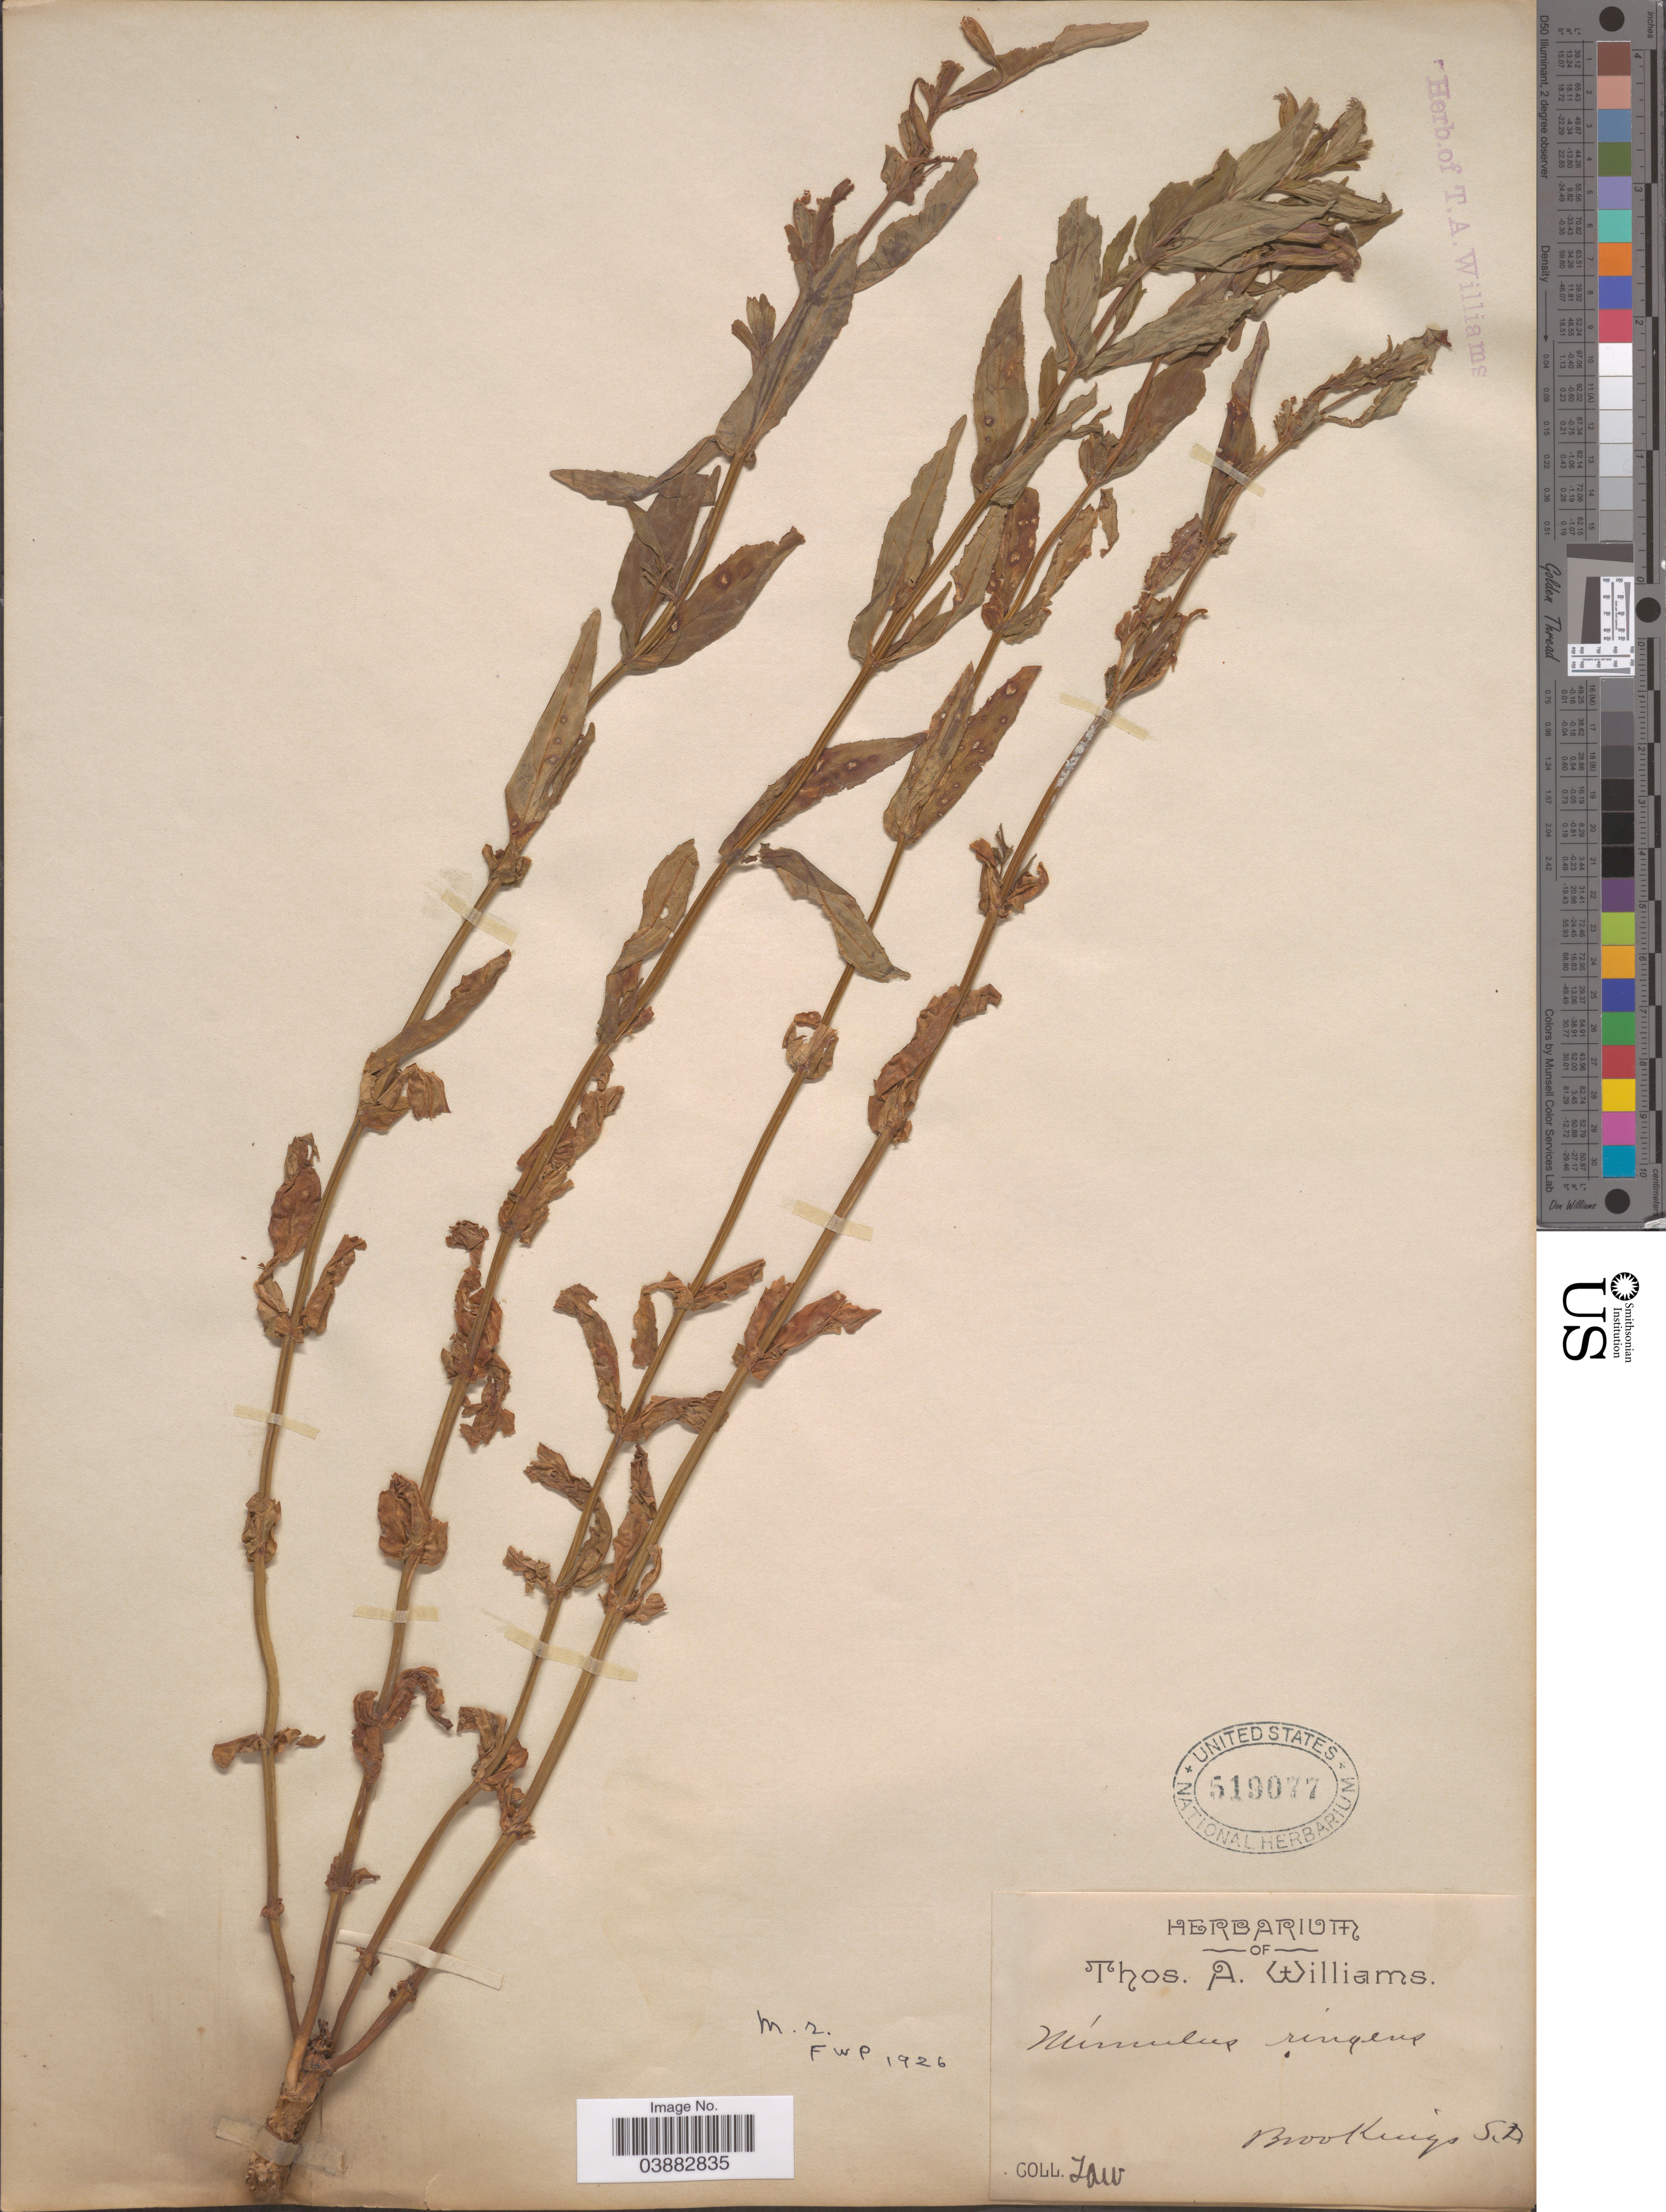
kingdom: Plantae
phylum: Tracheophyta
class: Magnoliopsida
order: Lamiales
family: Phrymaceae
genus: Mimulus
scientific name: Mimulus ringens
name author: L.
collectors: T. A. Williams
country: United States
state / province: South Dakota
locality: Brookings.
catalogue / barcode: US 519077